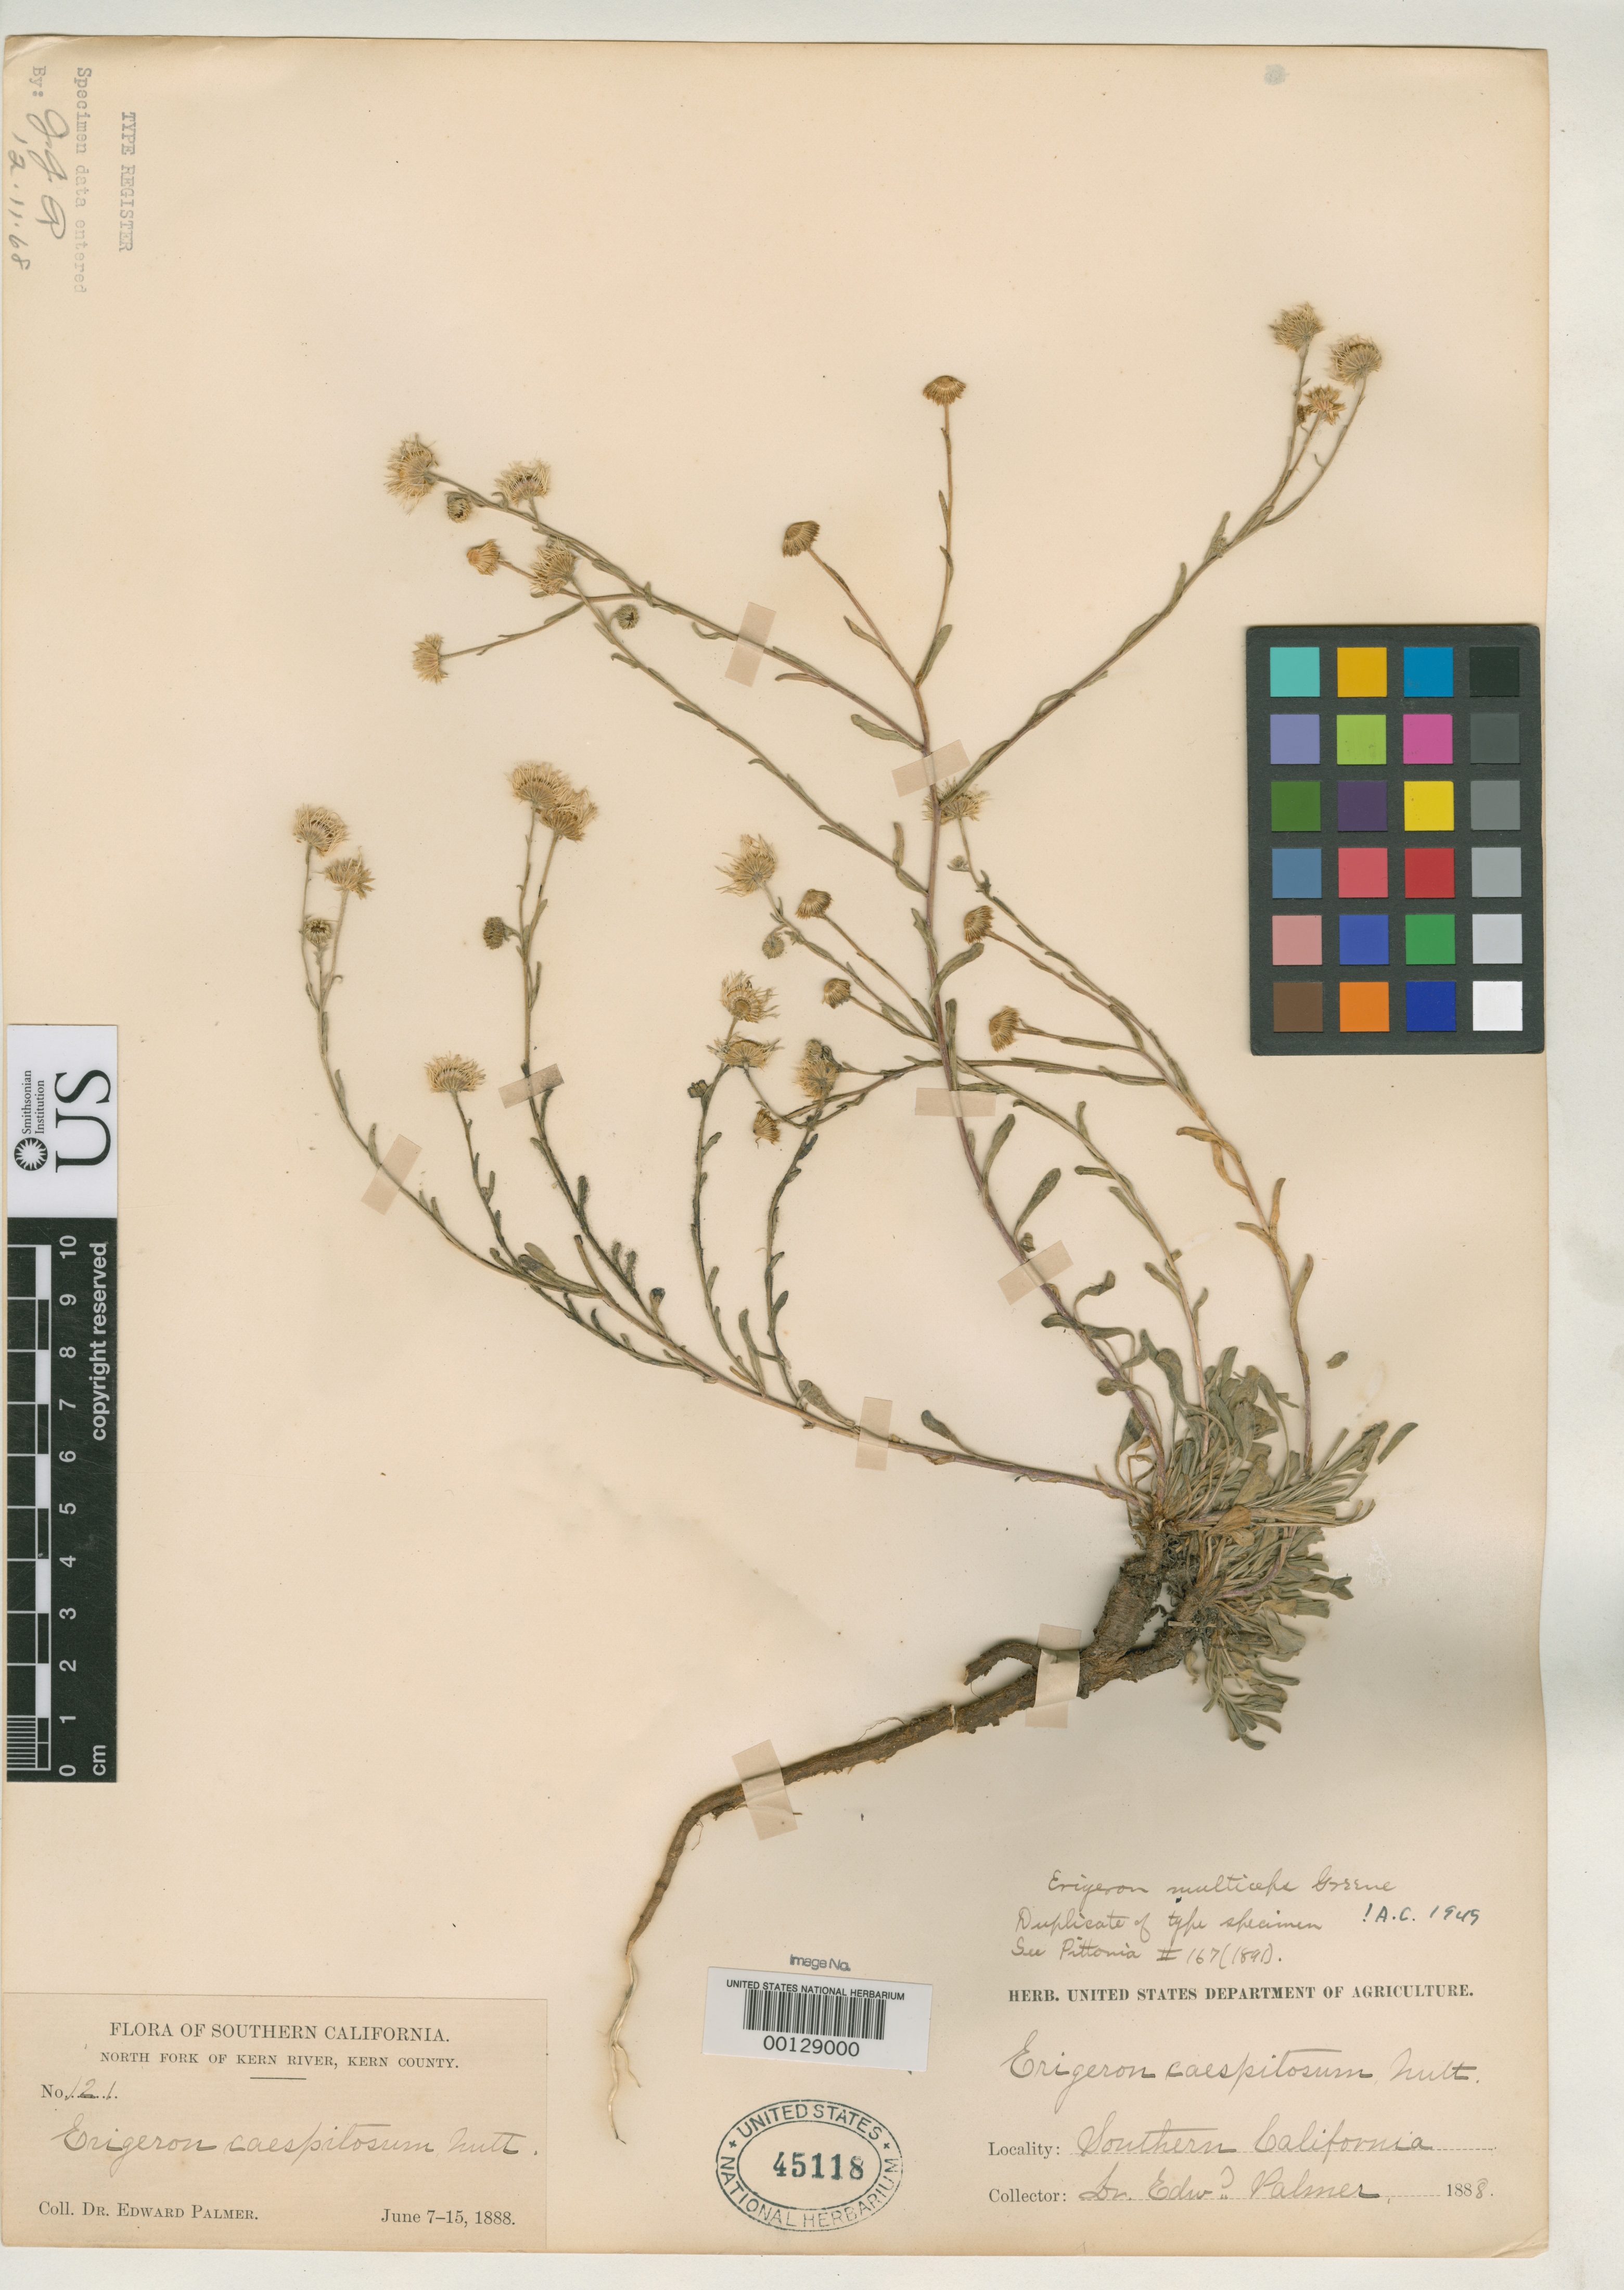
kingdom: Plantae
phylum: Tracheophyta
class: Magnoliopsida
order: Asterales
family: Asteraceae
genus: Erigeron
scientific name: Erigeron multiceps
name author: Greene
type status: Isotype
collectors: E. Palmer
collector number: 121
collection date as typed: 07 Jun 1888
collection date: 1888-06-07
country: United States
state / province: California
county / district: Kern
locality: Kern R.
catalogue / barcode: US 45118